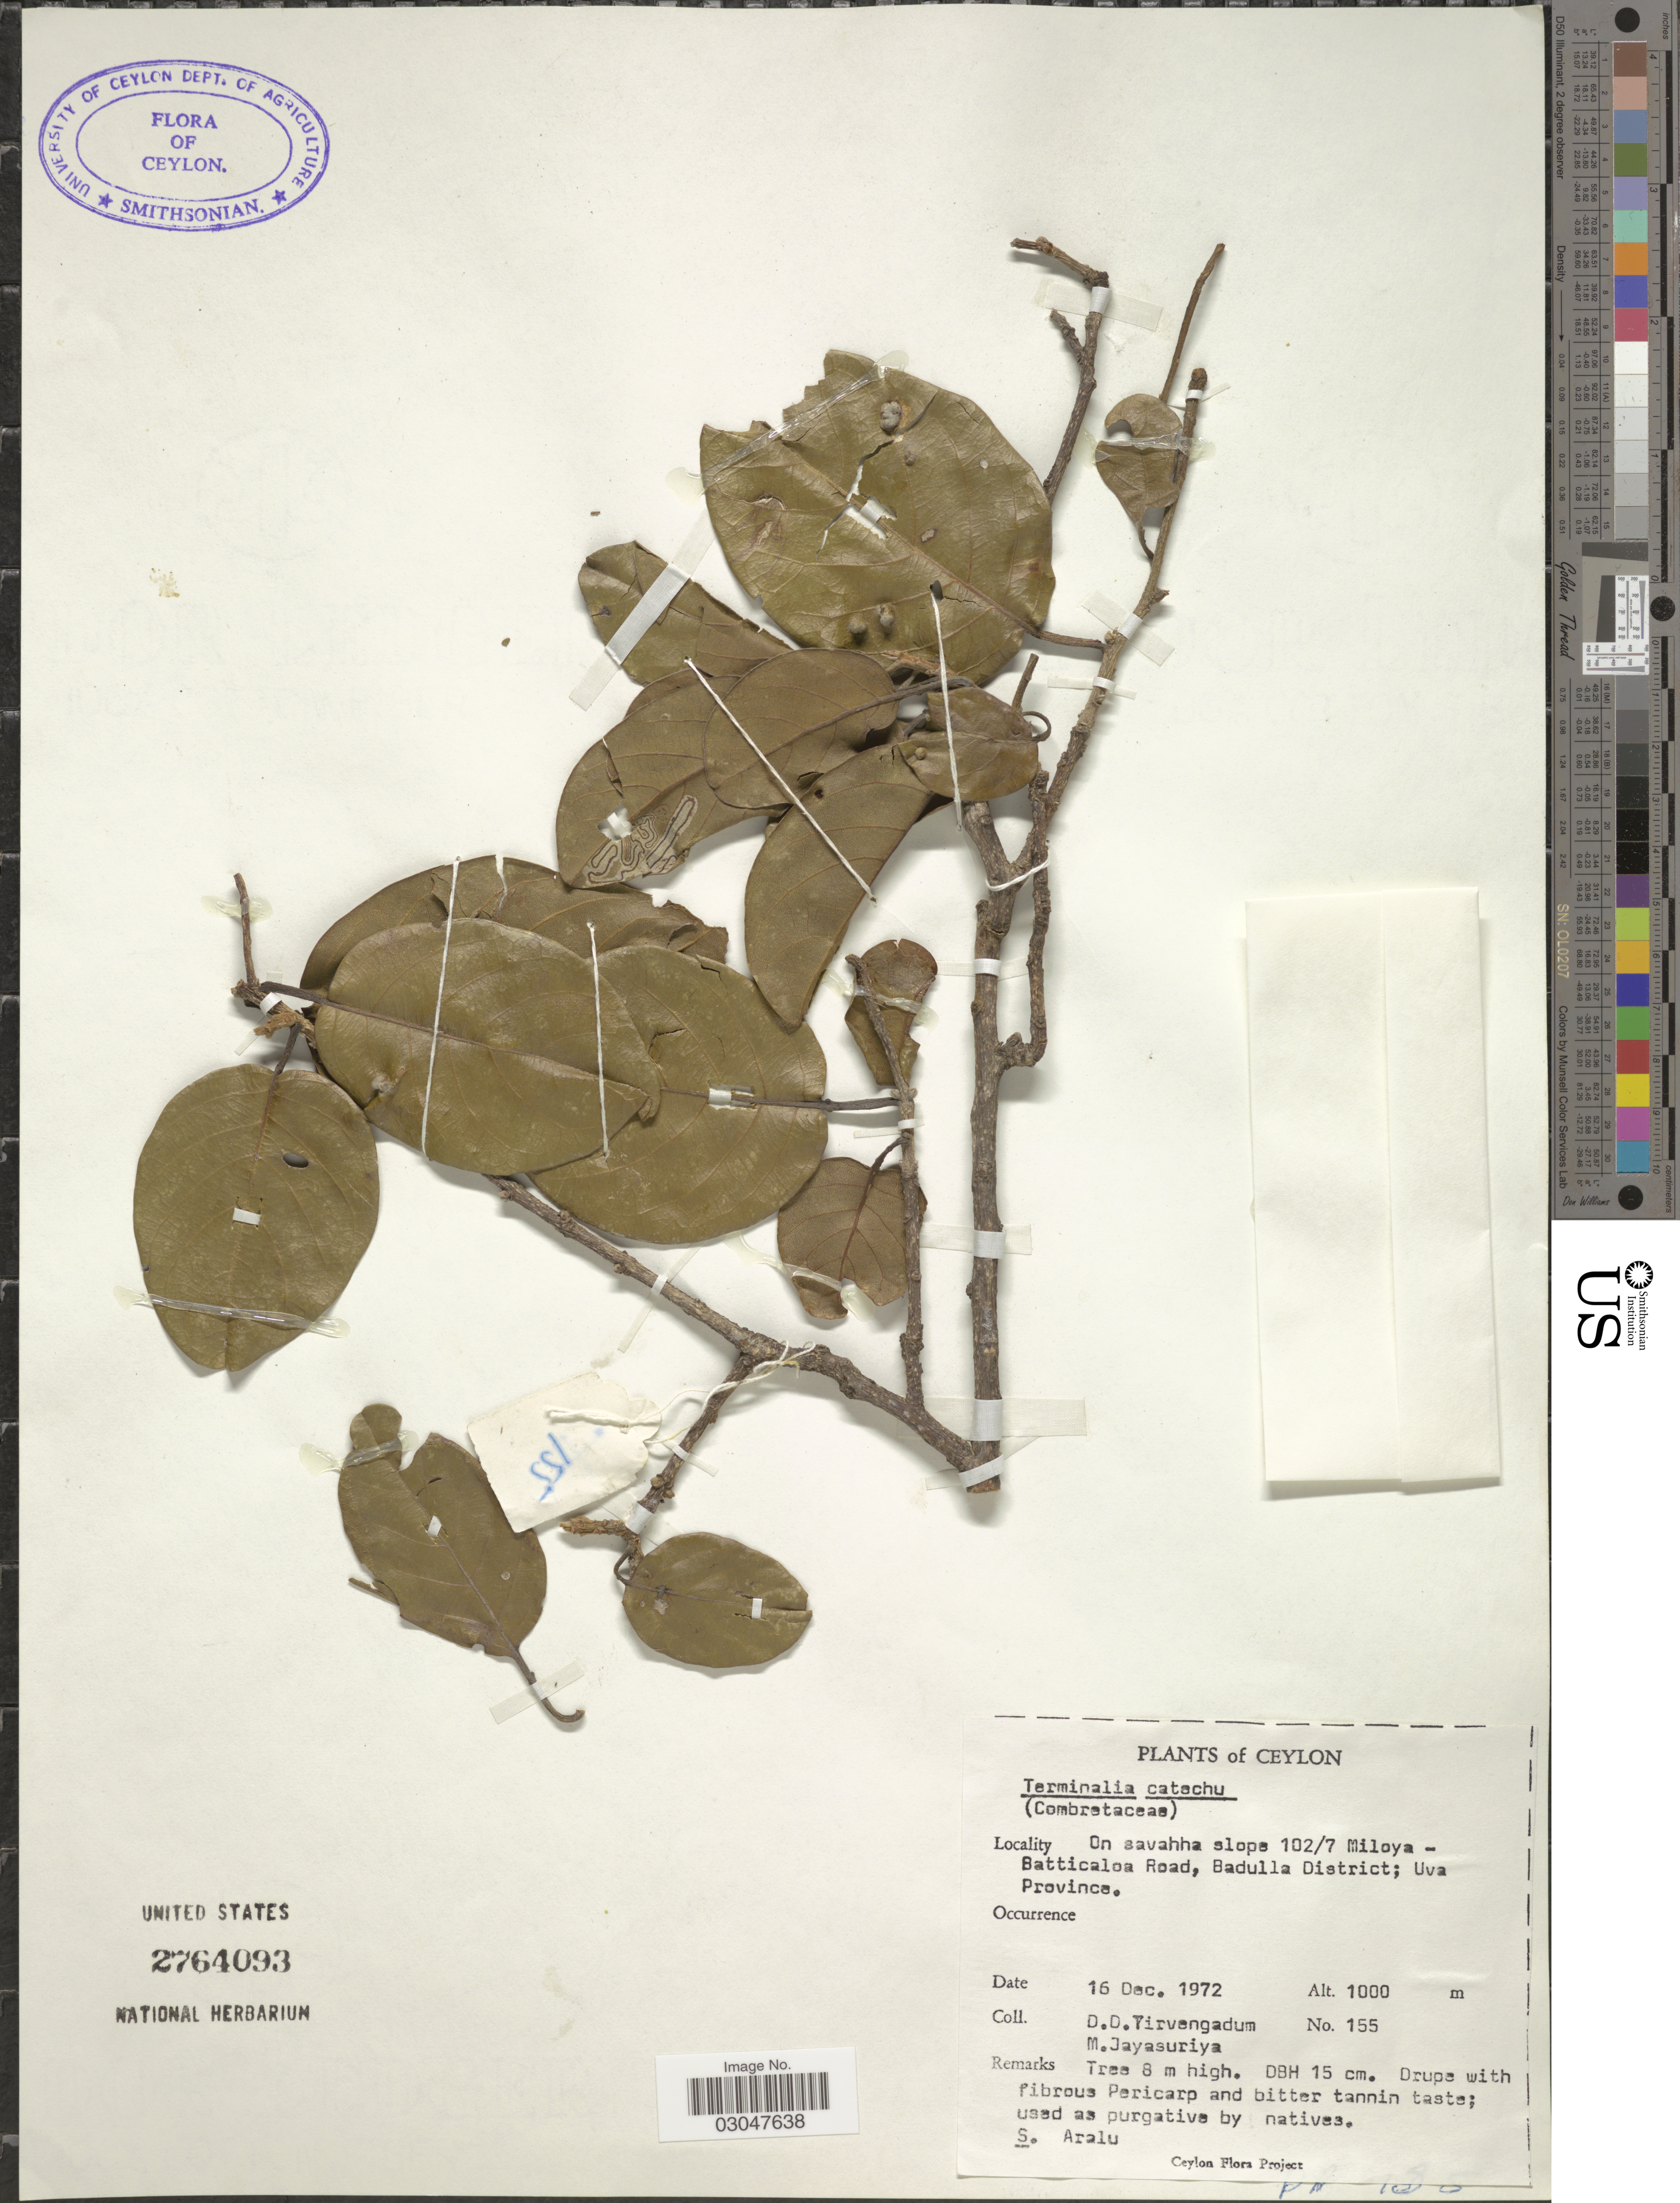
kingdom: Plantae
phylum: Tracheophyta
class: Magnoliopsida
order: Myrtales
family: Combretaceae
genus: Terminalia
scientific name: Terminalia catechu, ined.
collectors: D. Tirvengadum & M. Jayasuriya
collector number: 155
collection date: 1972-12-16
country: Sri Lanka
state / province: Uva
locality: Ceylon. On savahha slope 102/7 Miloya - Batticaloa Road, Badulla District.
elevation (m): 1000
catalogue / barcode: US 2764093